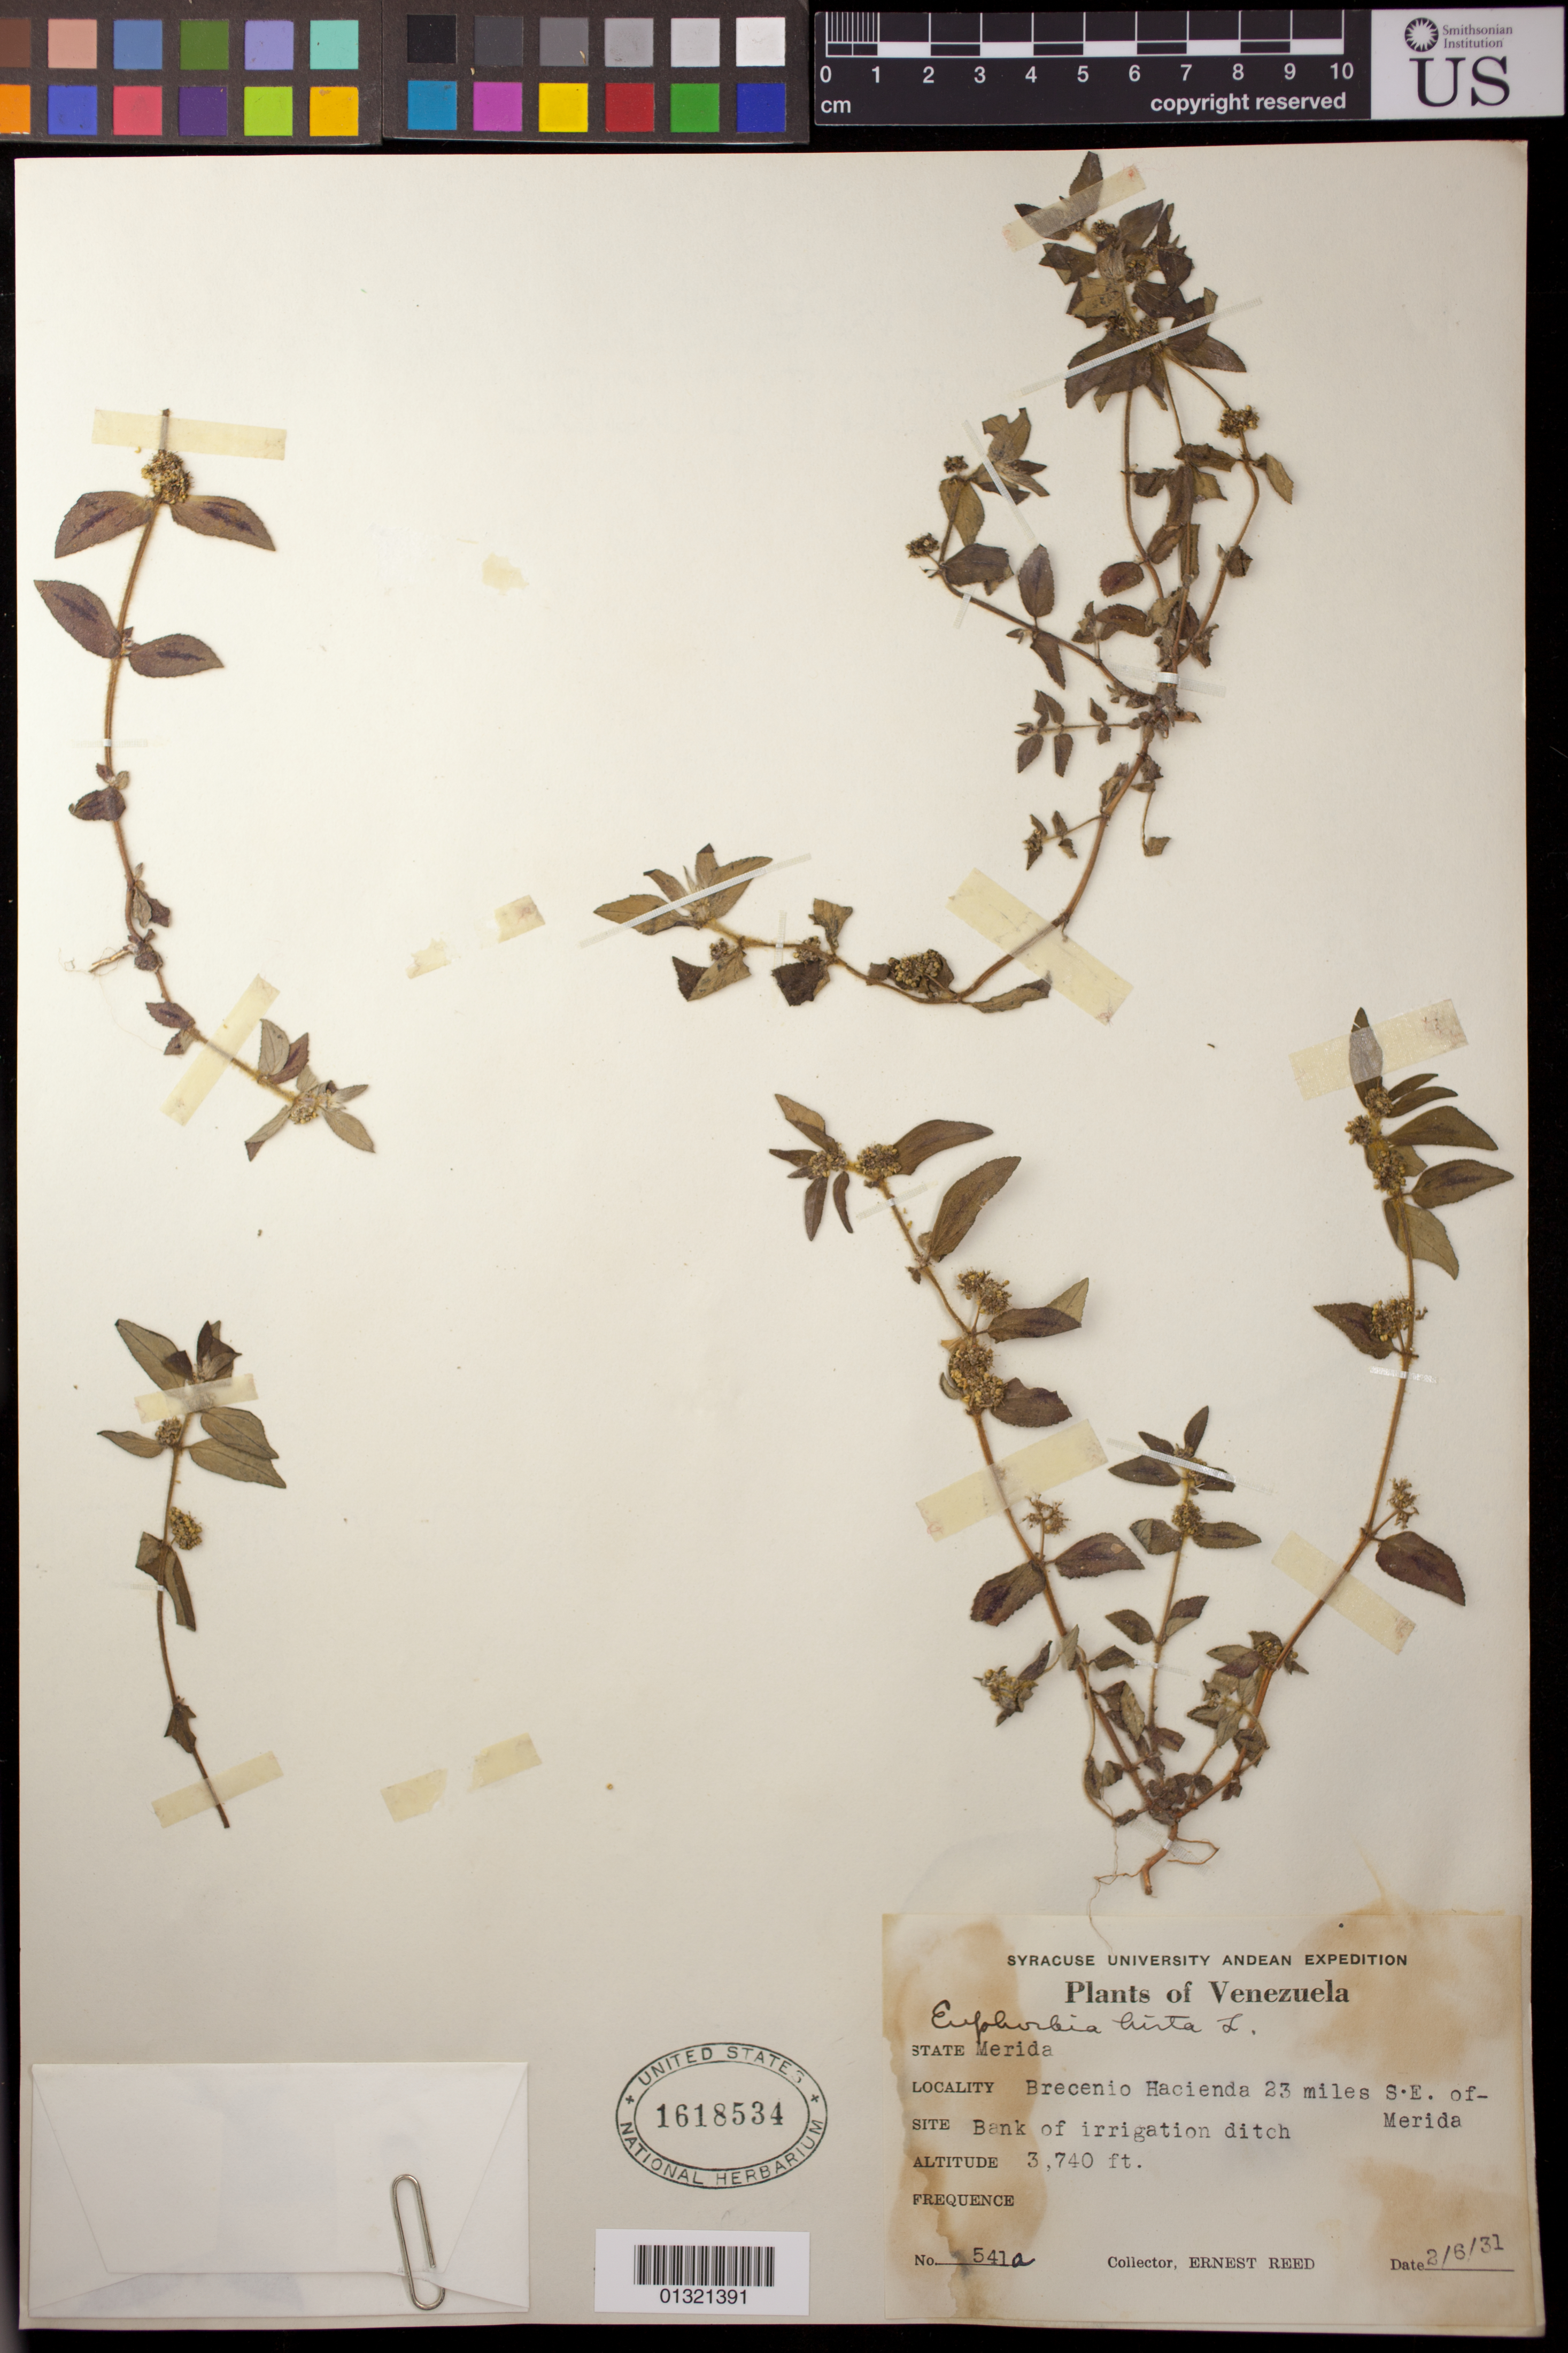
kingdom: Plantae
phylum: Tracheophyta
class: Magnoliopsida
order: Malpighiales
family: Euphorbiaceae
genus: Euphorbia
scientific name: Euphorbia hirta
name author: L.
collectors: E. Reed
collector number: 541a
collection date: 1931-02-06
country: Venezuela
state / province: Mérida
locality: Brecenio Hacienda 23 miles S.E. of Merida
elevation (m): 1140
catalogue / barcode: US 1618534